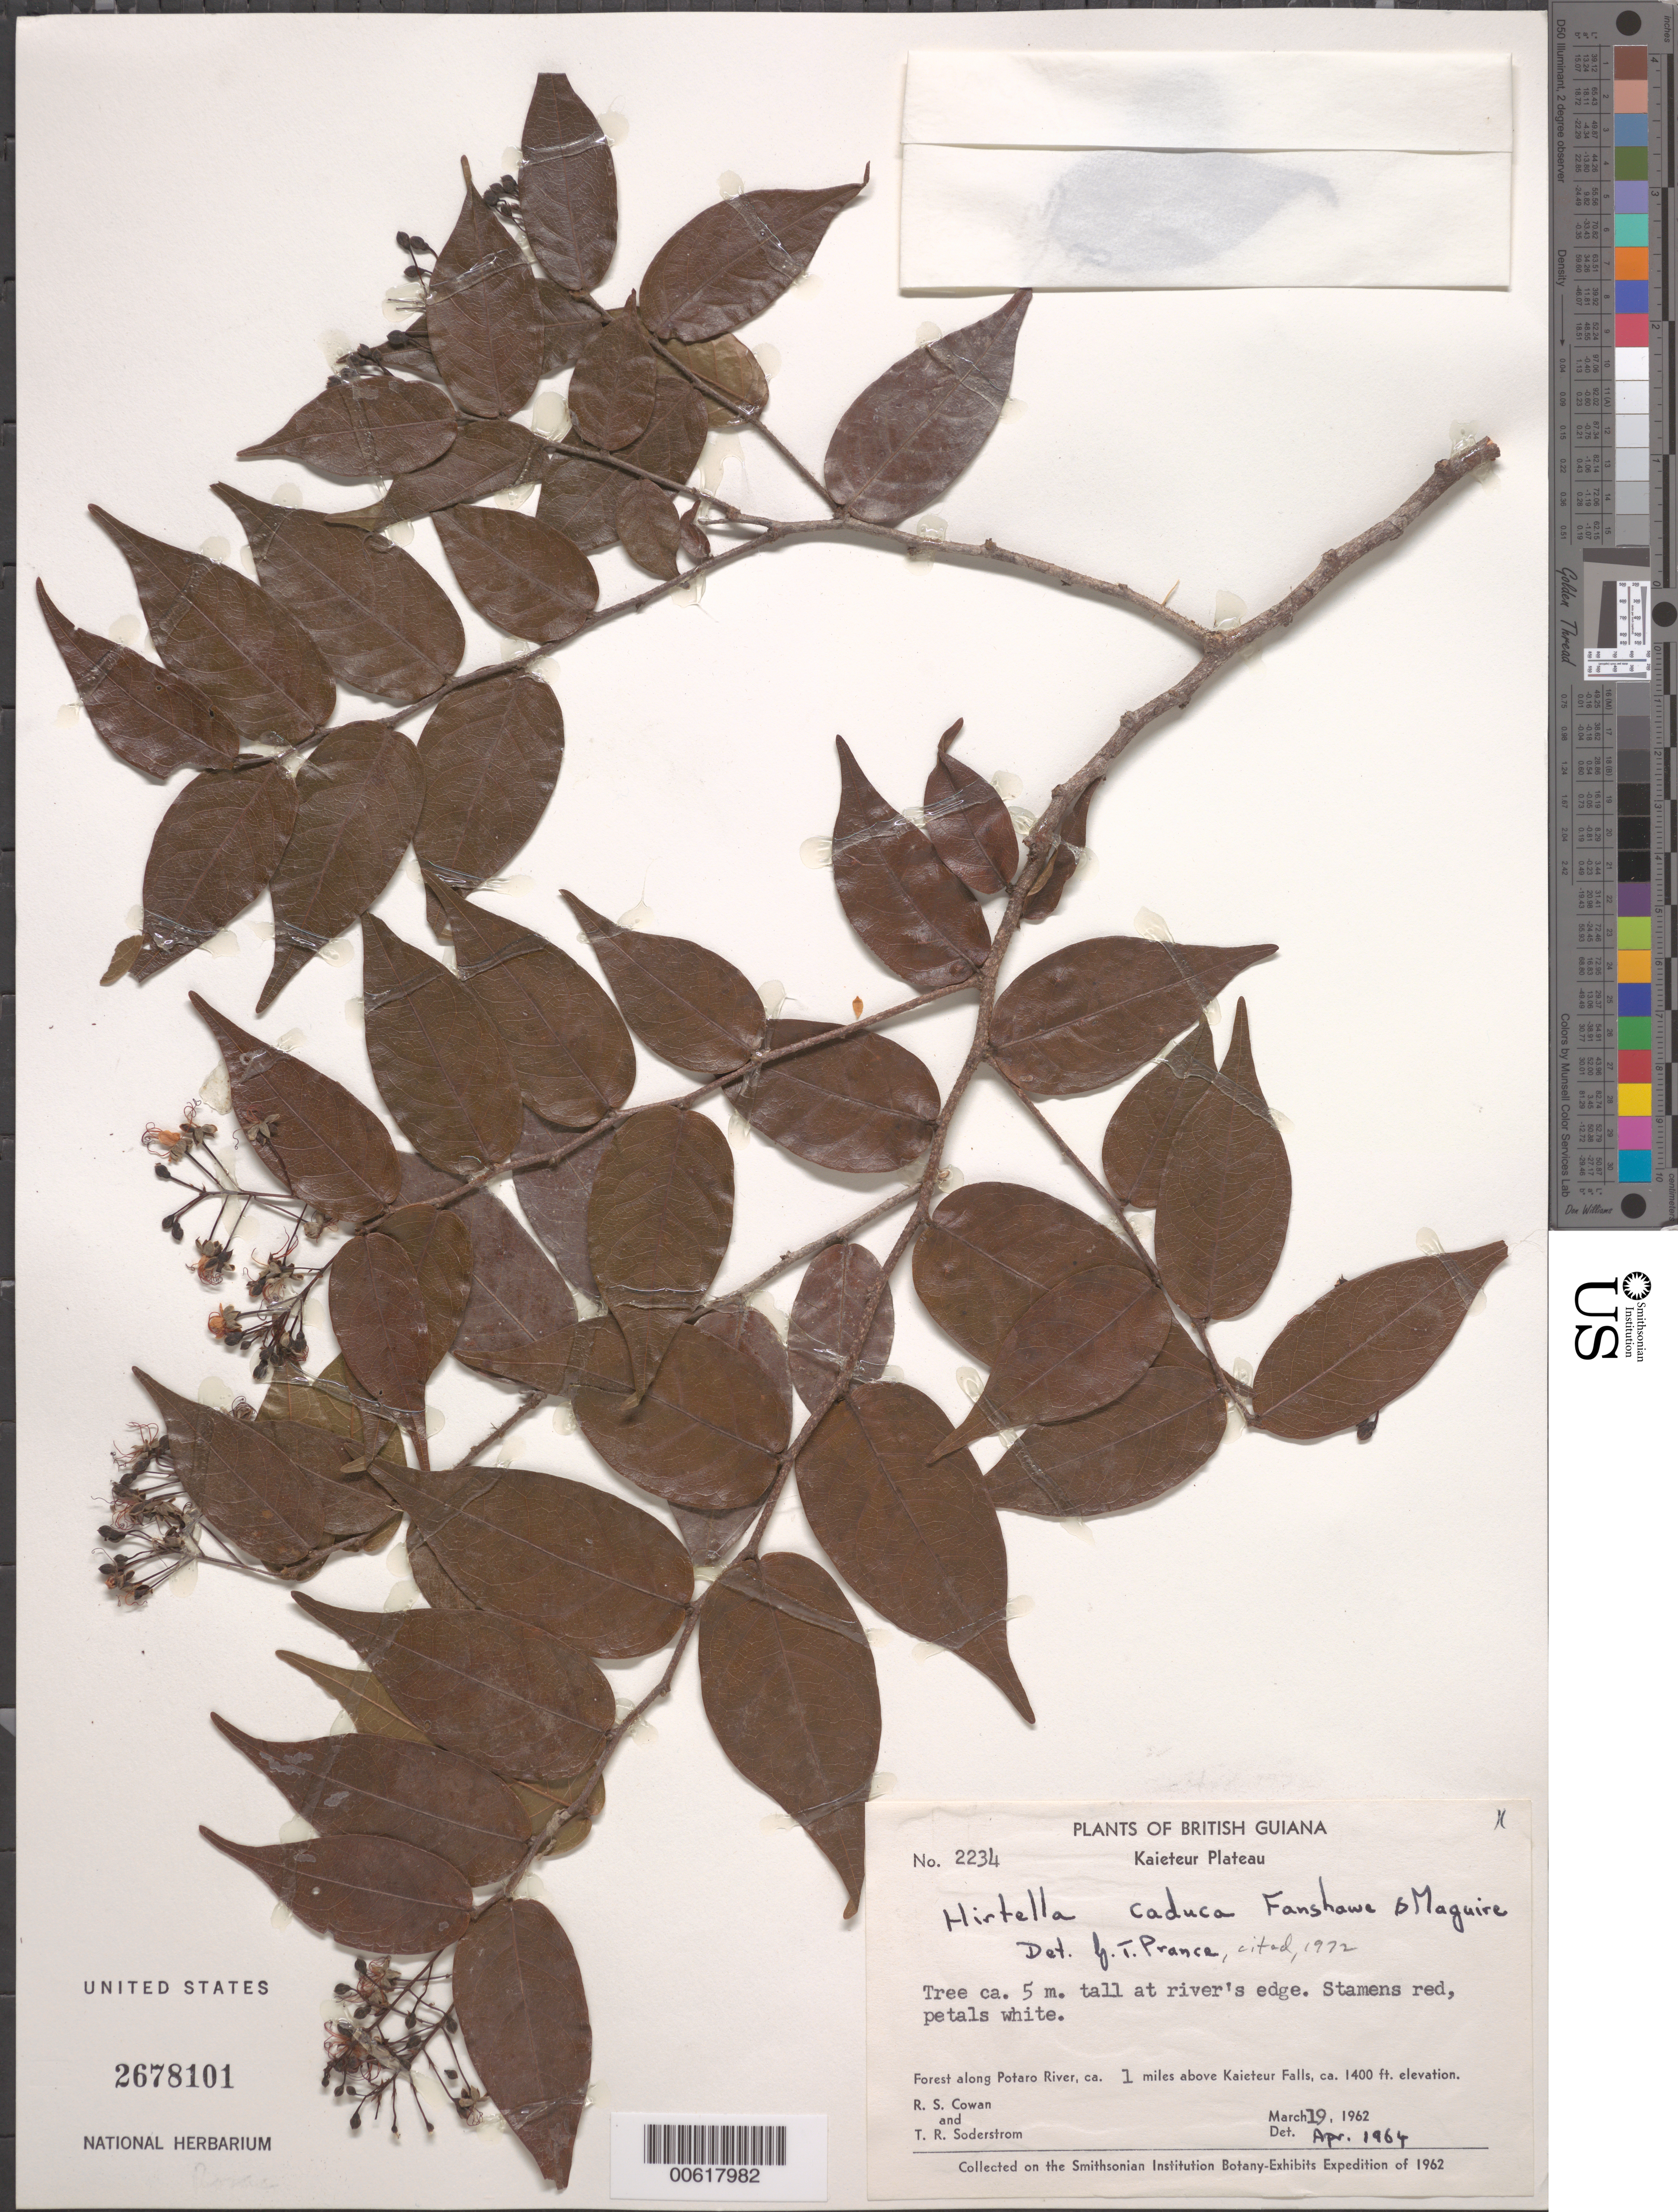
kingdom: Plantae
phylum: Tracheophyta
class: Magnoliopsida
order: Malpighiales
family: Chrysobalanaceae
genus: Hirtella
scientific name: Hirtella caduca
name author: Fanshawe & Maguire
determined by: Prance, G. T.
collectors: R. S. Cowan & T. R. Soderstrom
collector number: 2234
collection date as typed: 19-Mar-62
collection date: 1962-03-19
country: Guyana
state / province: Potaro-Siparuni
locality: Kaieteur Plateau, Potaro R., 1 mi. above Kaieteur Falls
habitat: River's edge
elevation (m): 427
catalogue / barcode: US 2678101